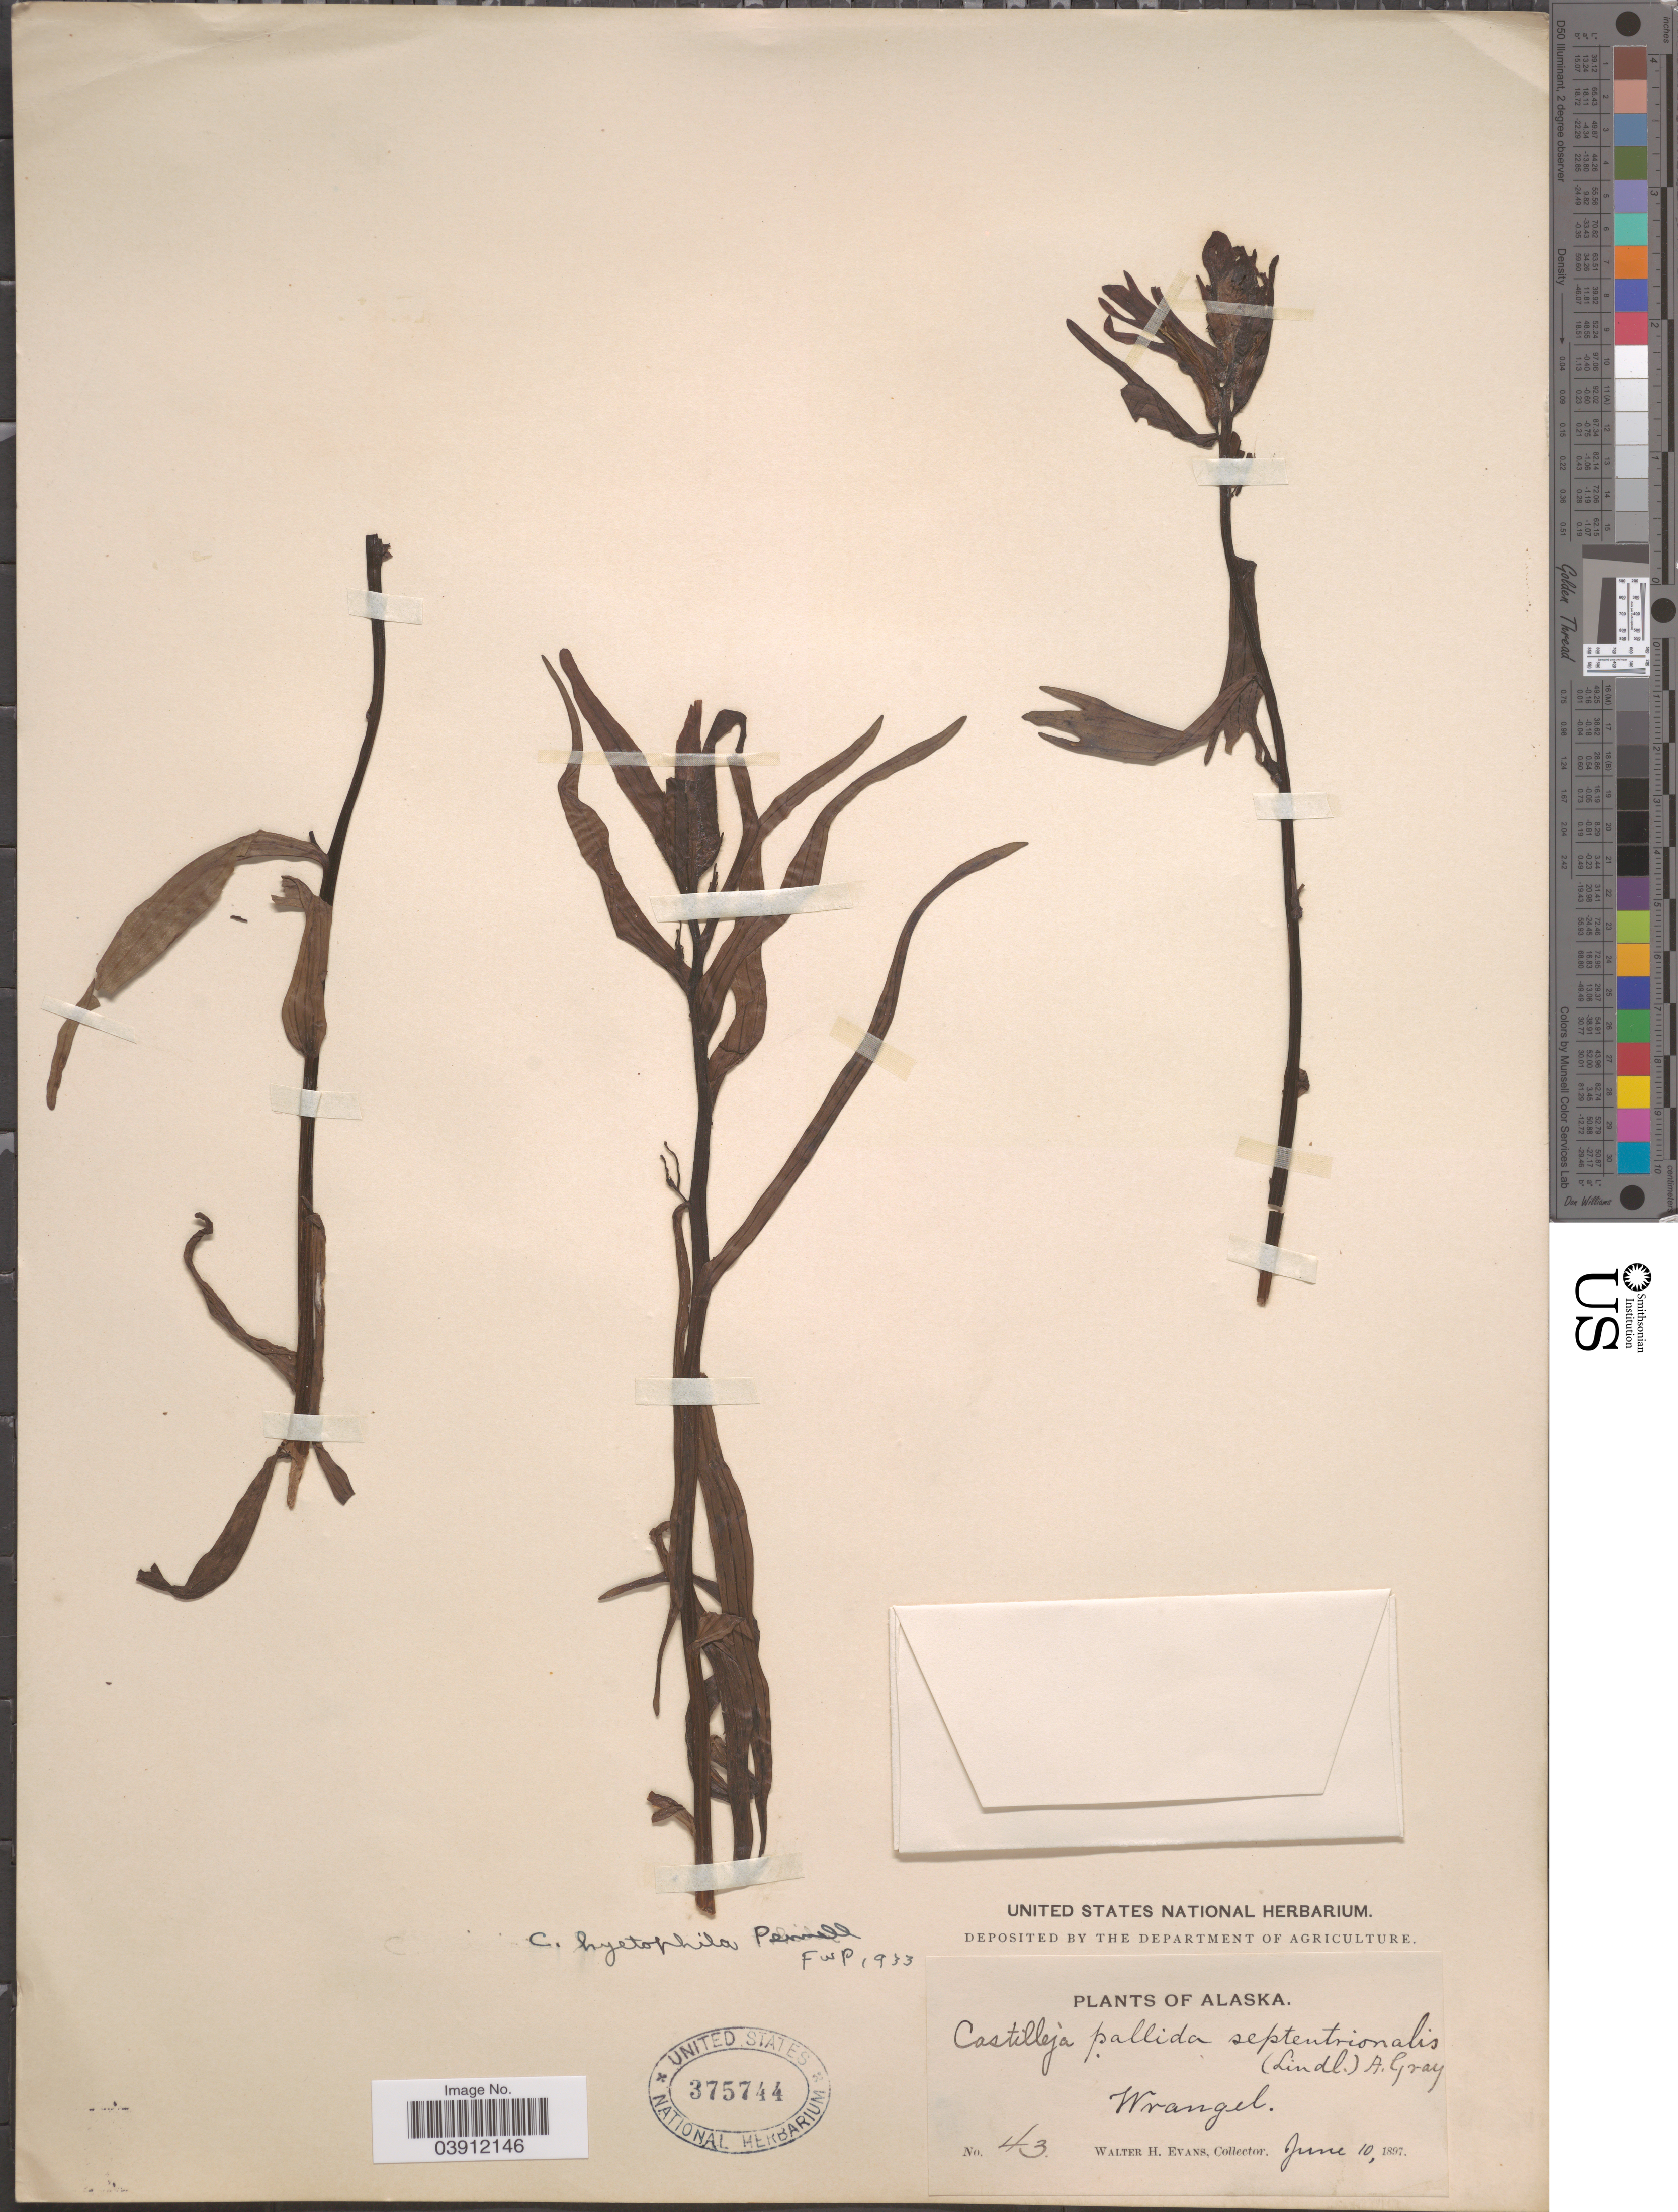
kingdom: Plantae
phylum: Tracheophyta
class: Magnoliopsida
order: Lamiales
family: Orobanchaceae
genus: Castilleja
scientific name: Castilleja hyetophila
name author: Pennell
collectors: W. H. Evans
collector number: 43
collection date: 1897-06-10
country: United States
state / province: Alaska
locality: Wrangell.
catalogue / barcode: US 375744